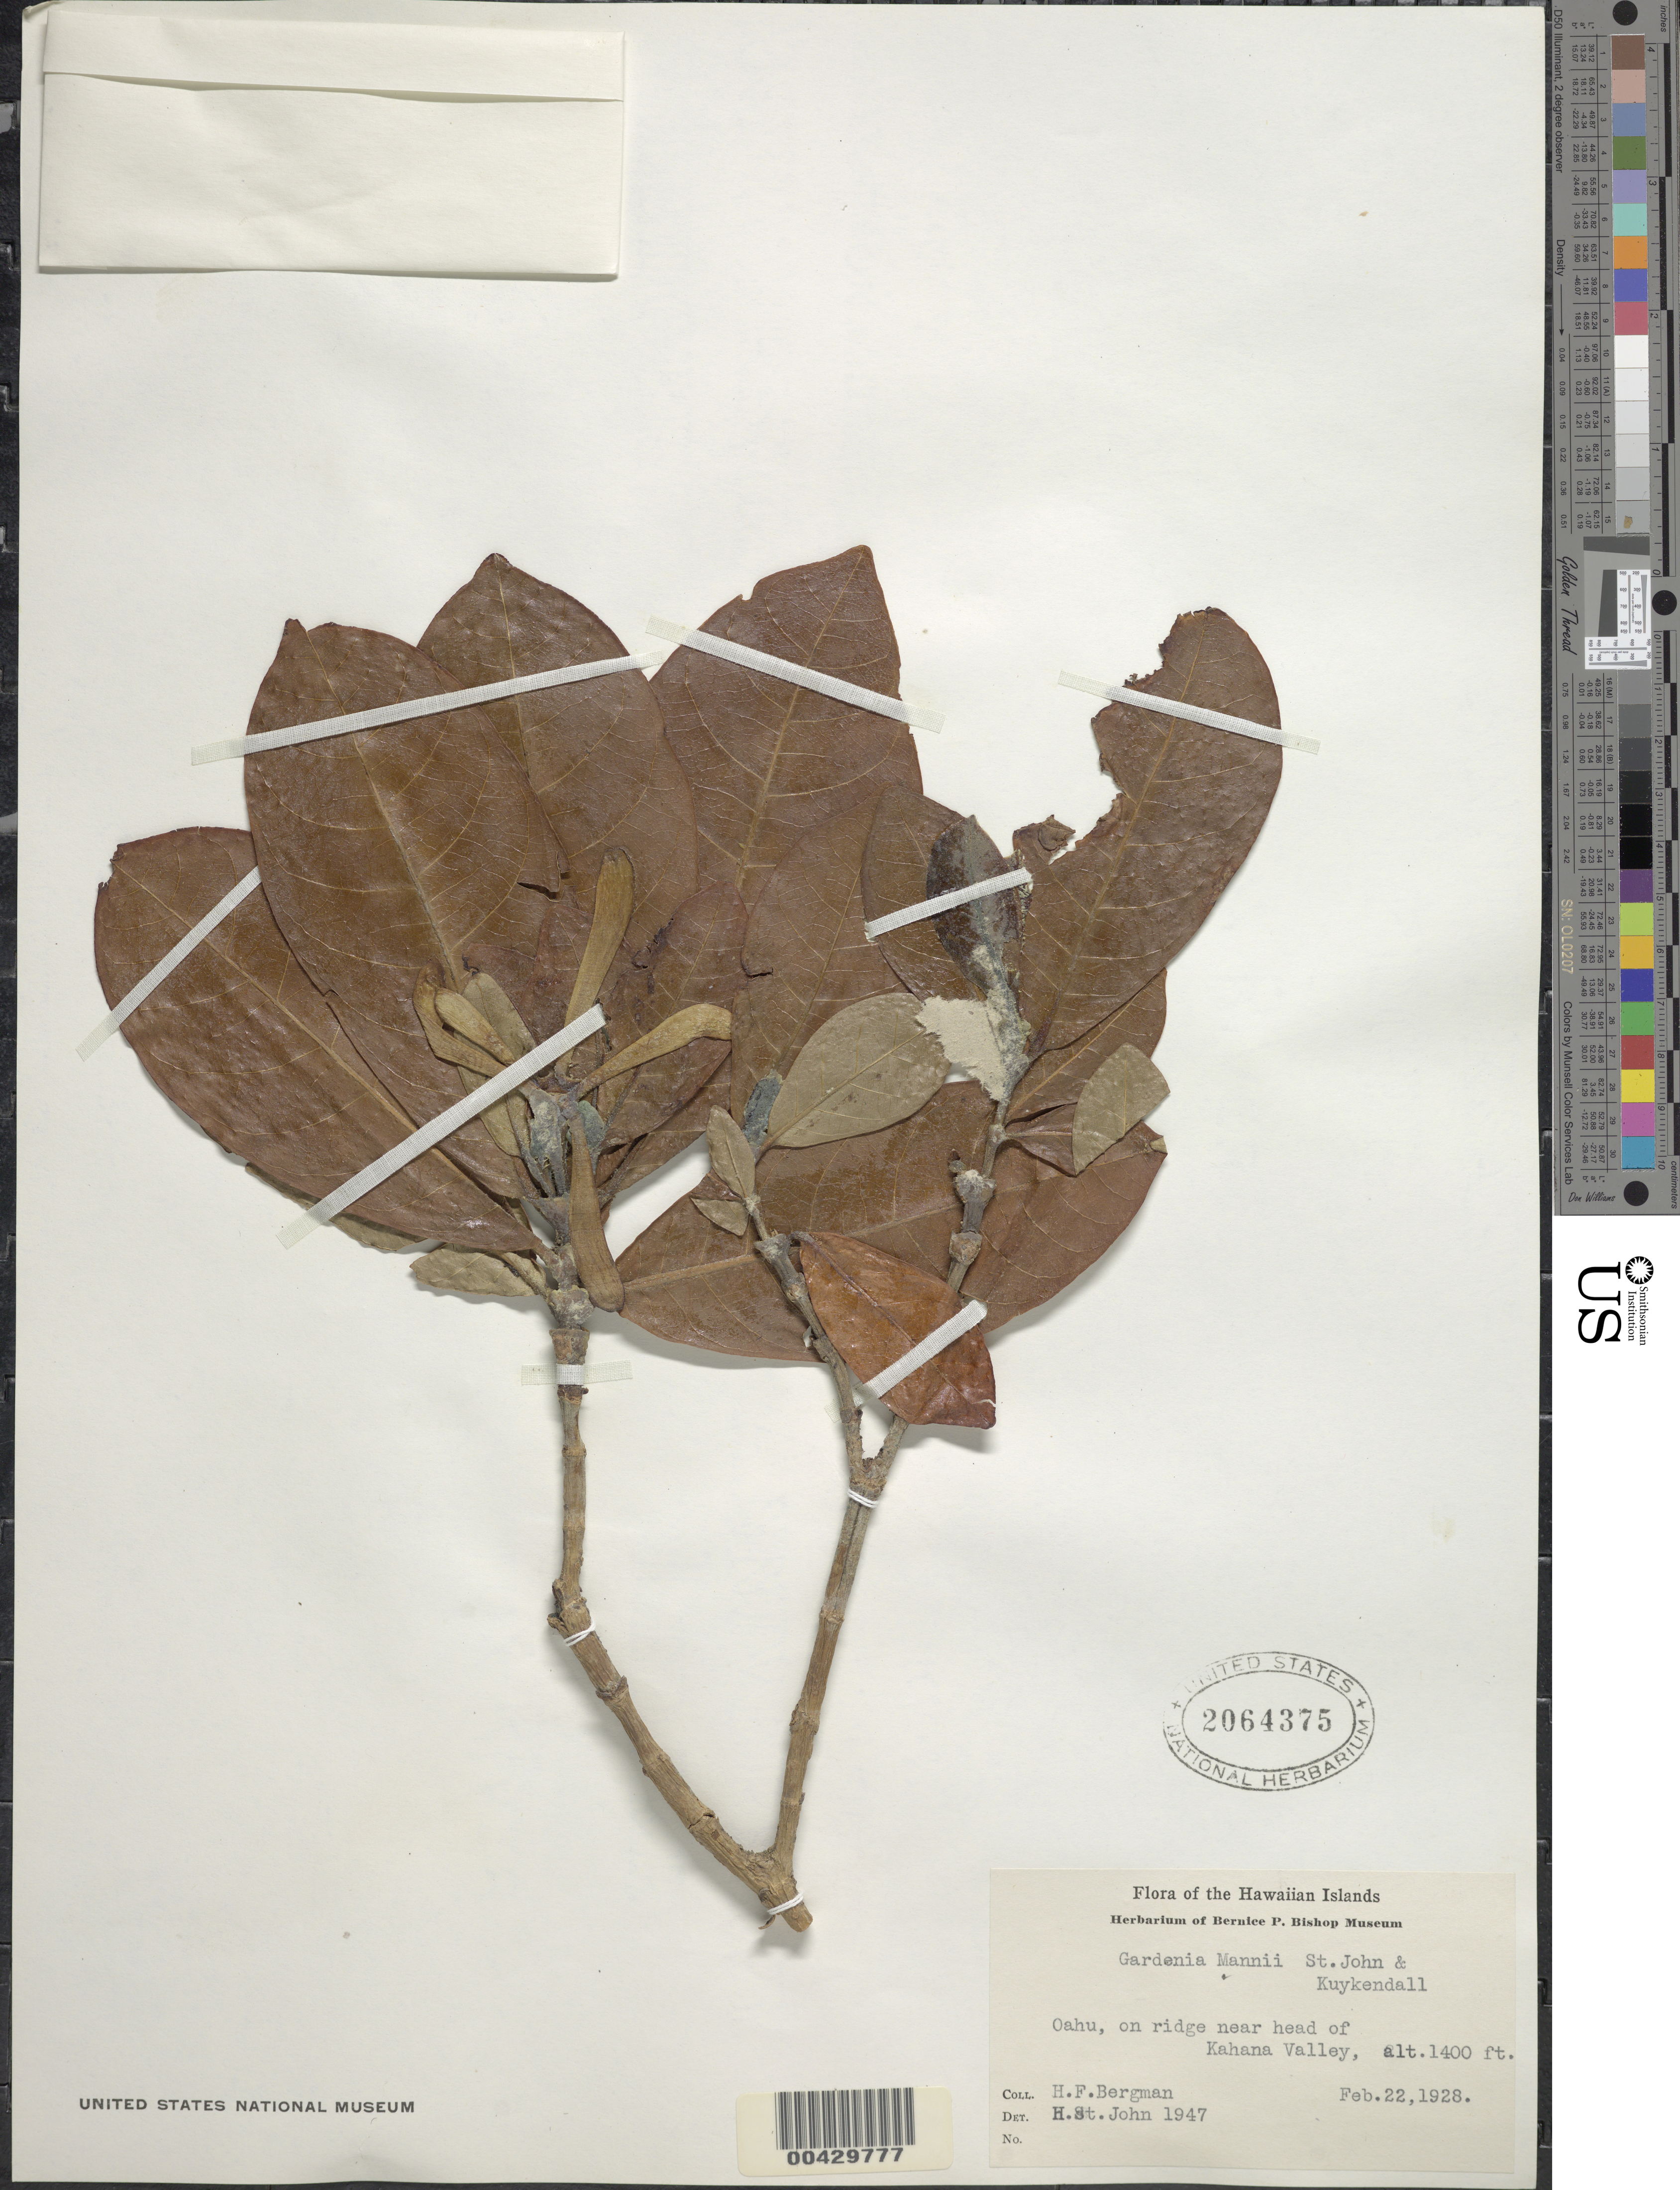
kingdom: Plantae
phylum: Tracheophyta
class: Magnoliopsida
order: Gentianales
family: Rubiaceae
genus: Gardenia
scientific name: Gardenia mannii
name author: H. St. John & Kuykendall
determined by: St. John, H.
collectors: H. Bergman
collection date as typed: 22 Feb 1928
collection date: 1928-02-22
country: United States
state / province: Hawaii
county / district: Honolulu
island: Oahu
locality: On ridge near head of Kahana Valley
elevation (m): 427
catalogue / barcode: US 2064375